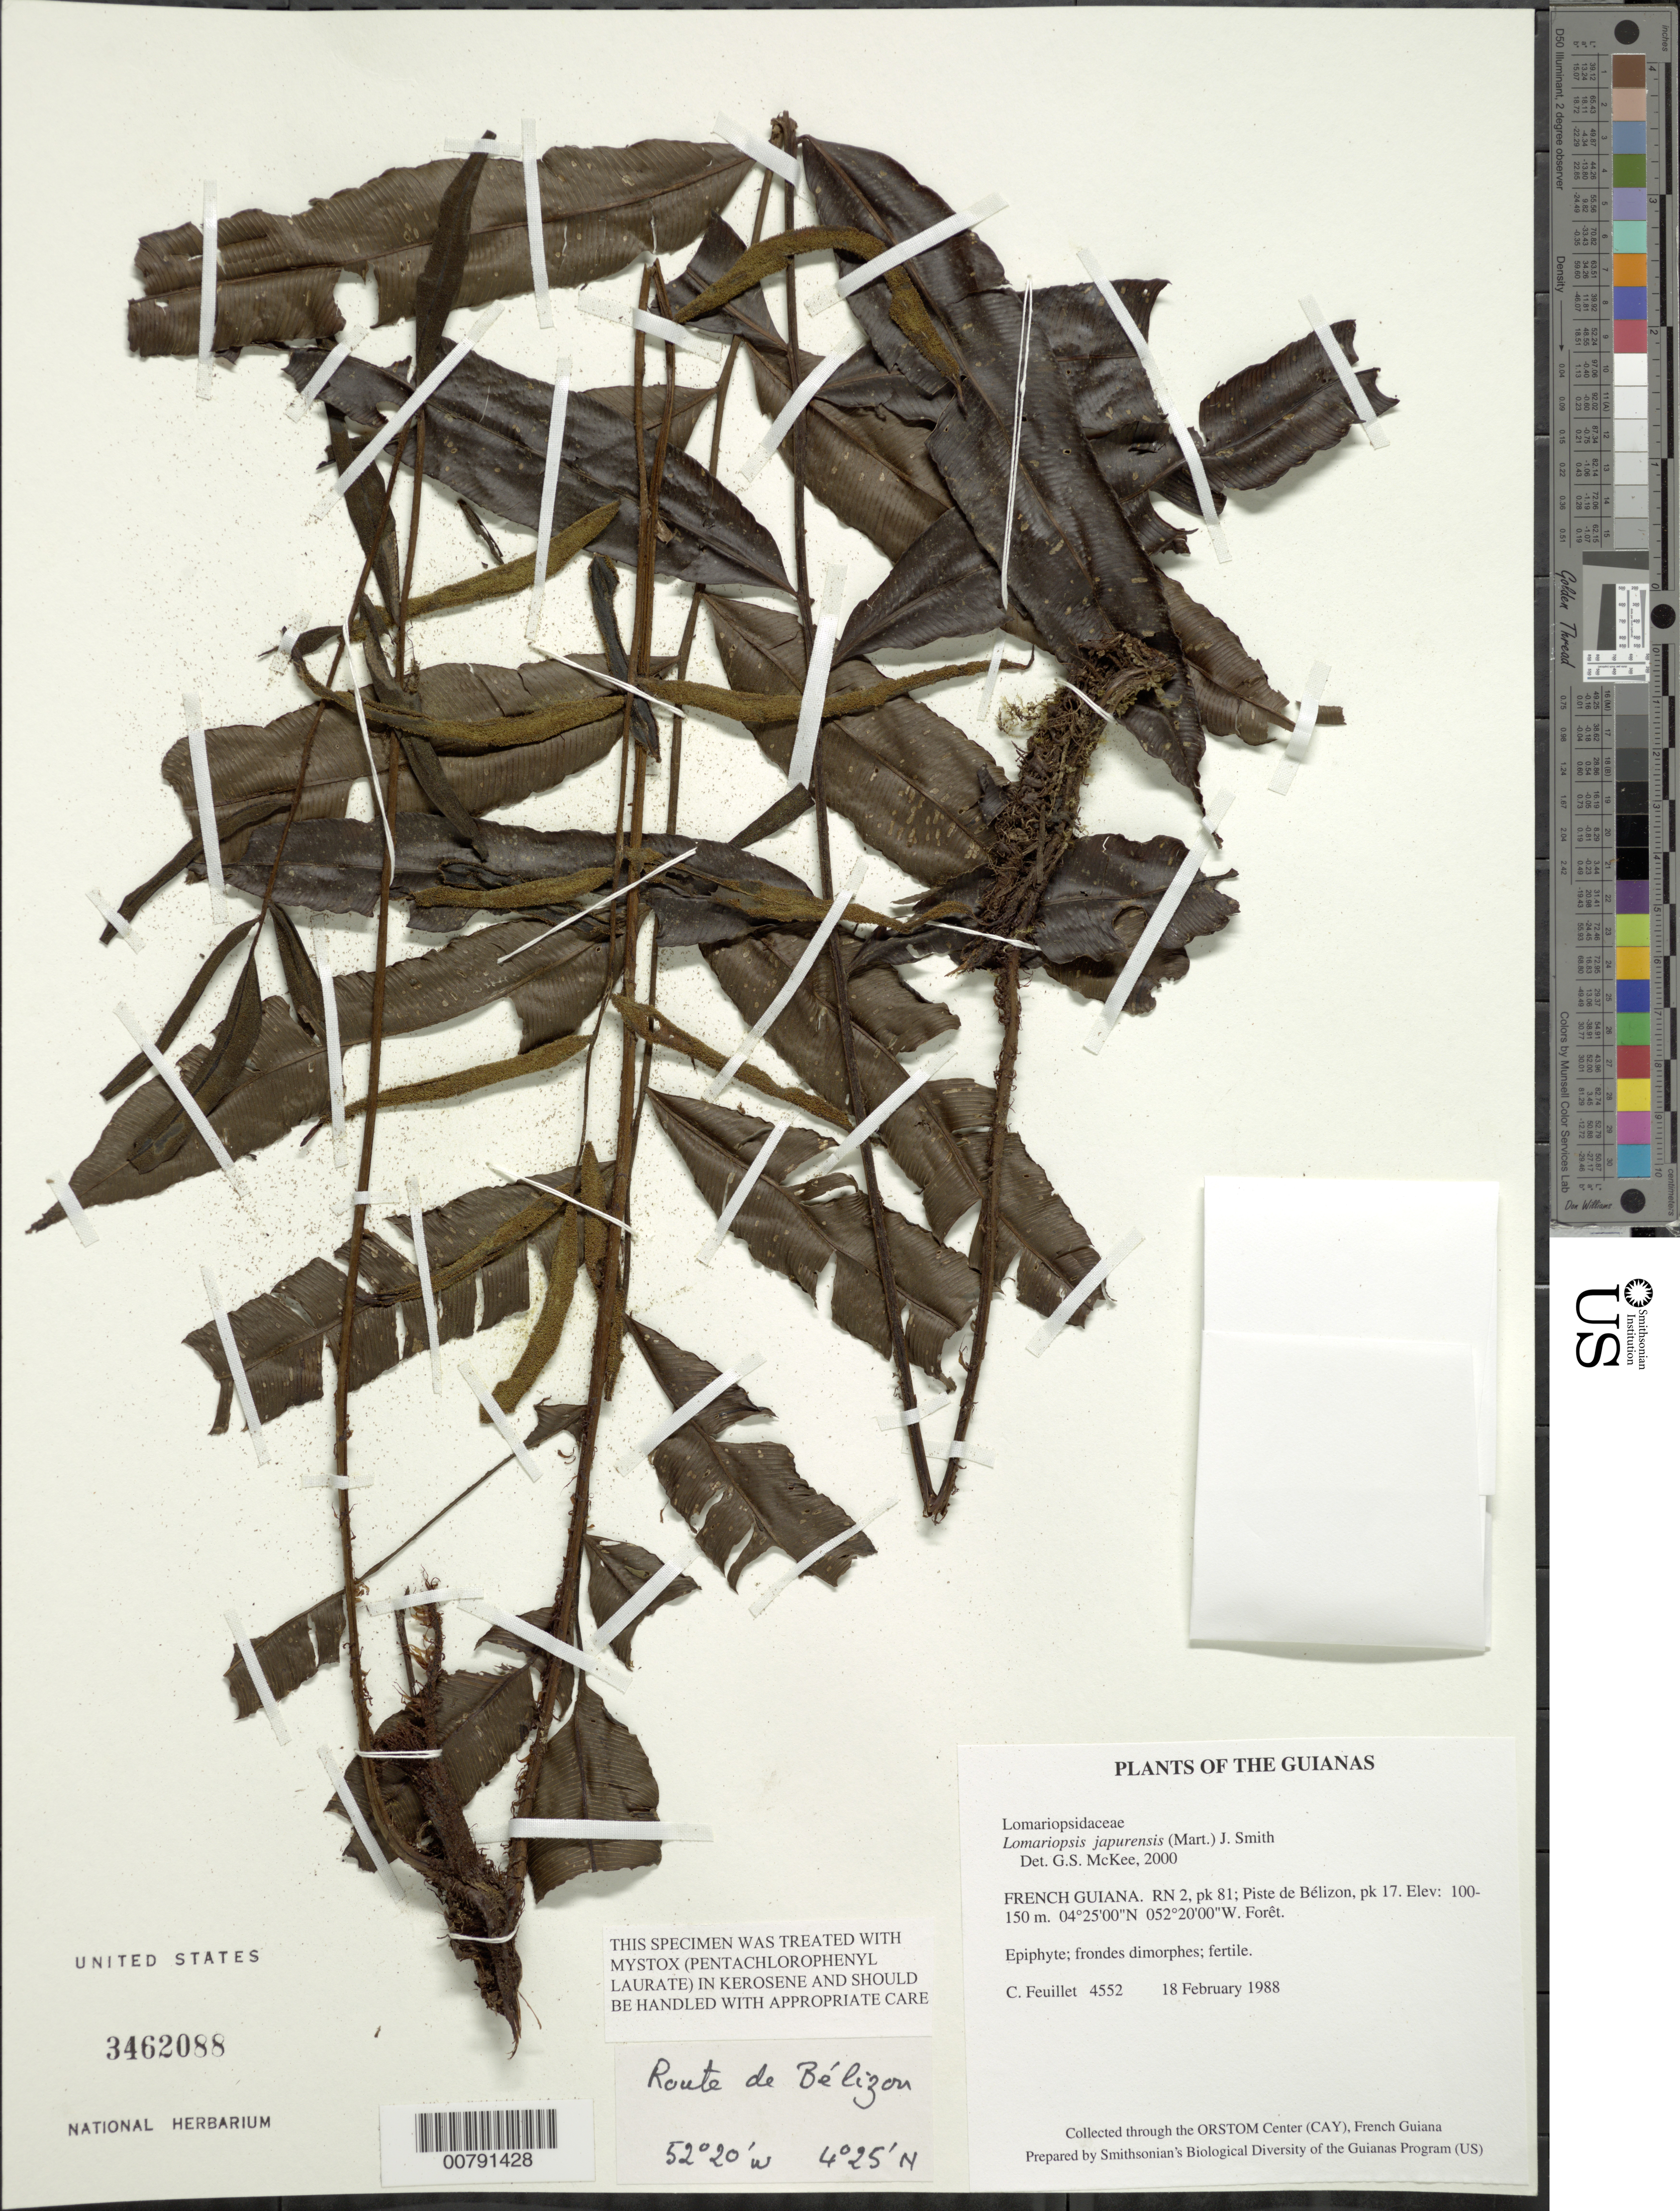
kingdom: Plantae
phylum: Tracheophyta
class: Polypodiopsida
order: Polypodiales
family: Lomariopsidaceae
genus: Lomariopsis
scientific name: Lomariopsis japurensis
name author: (Mart.) J. Sm.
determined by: McKee, G. S., (US), NMNH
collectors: C. Feuillet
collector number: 4552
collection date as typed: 18 Feb 1988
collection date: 1988-02-18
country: French Guiana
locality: RN 2, pk 81; Piste de Bélizon, pk 17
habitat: Forêt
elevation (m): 100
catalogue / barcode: US 3462088